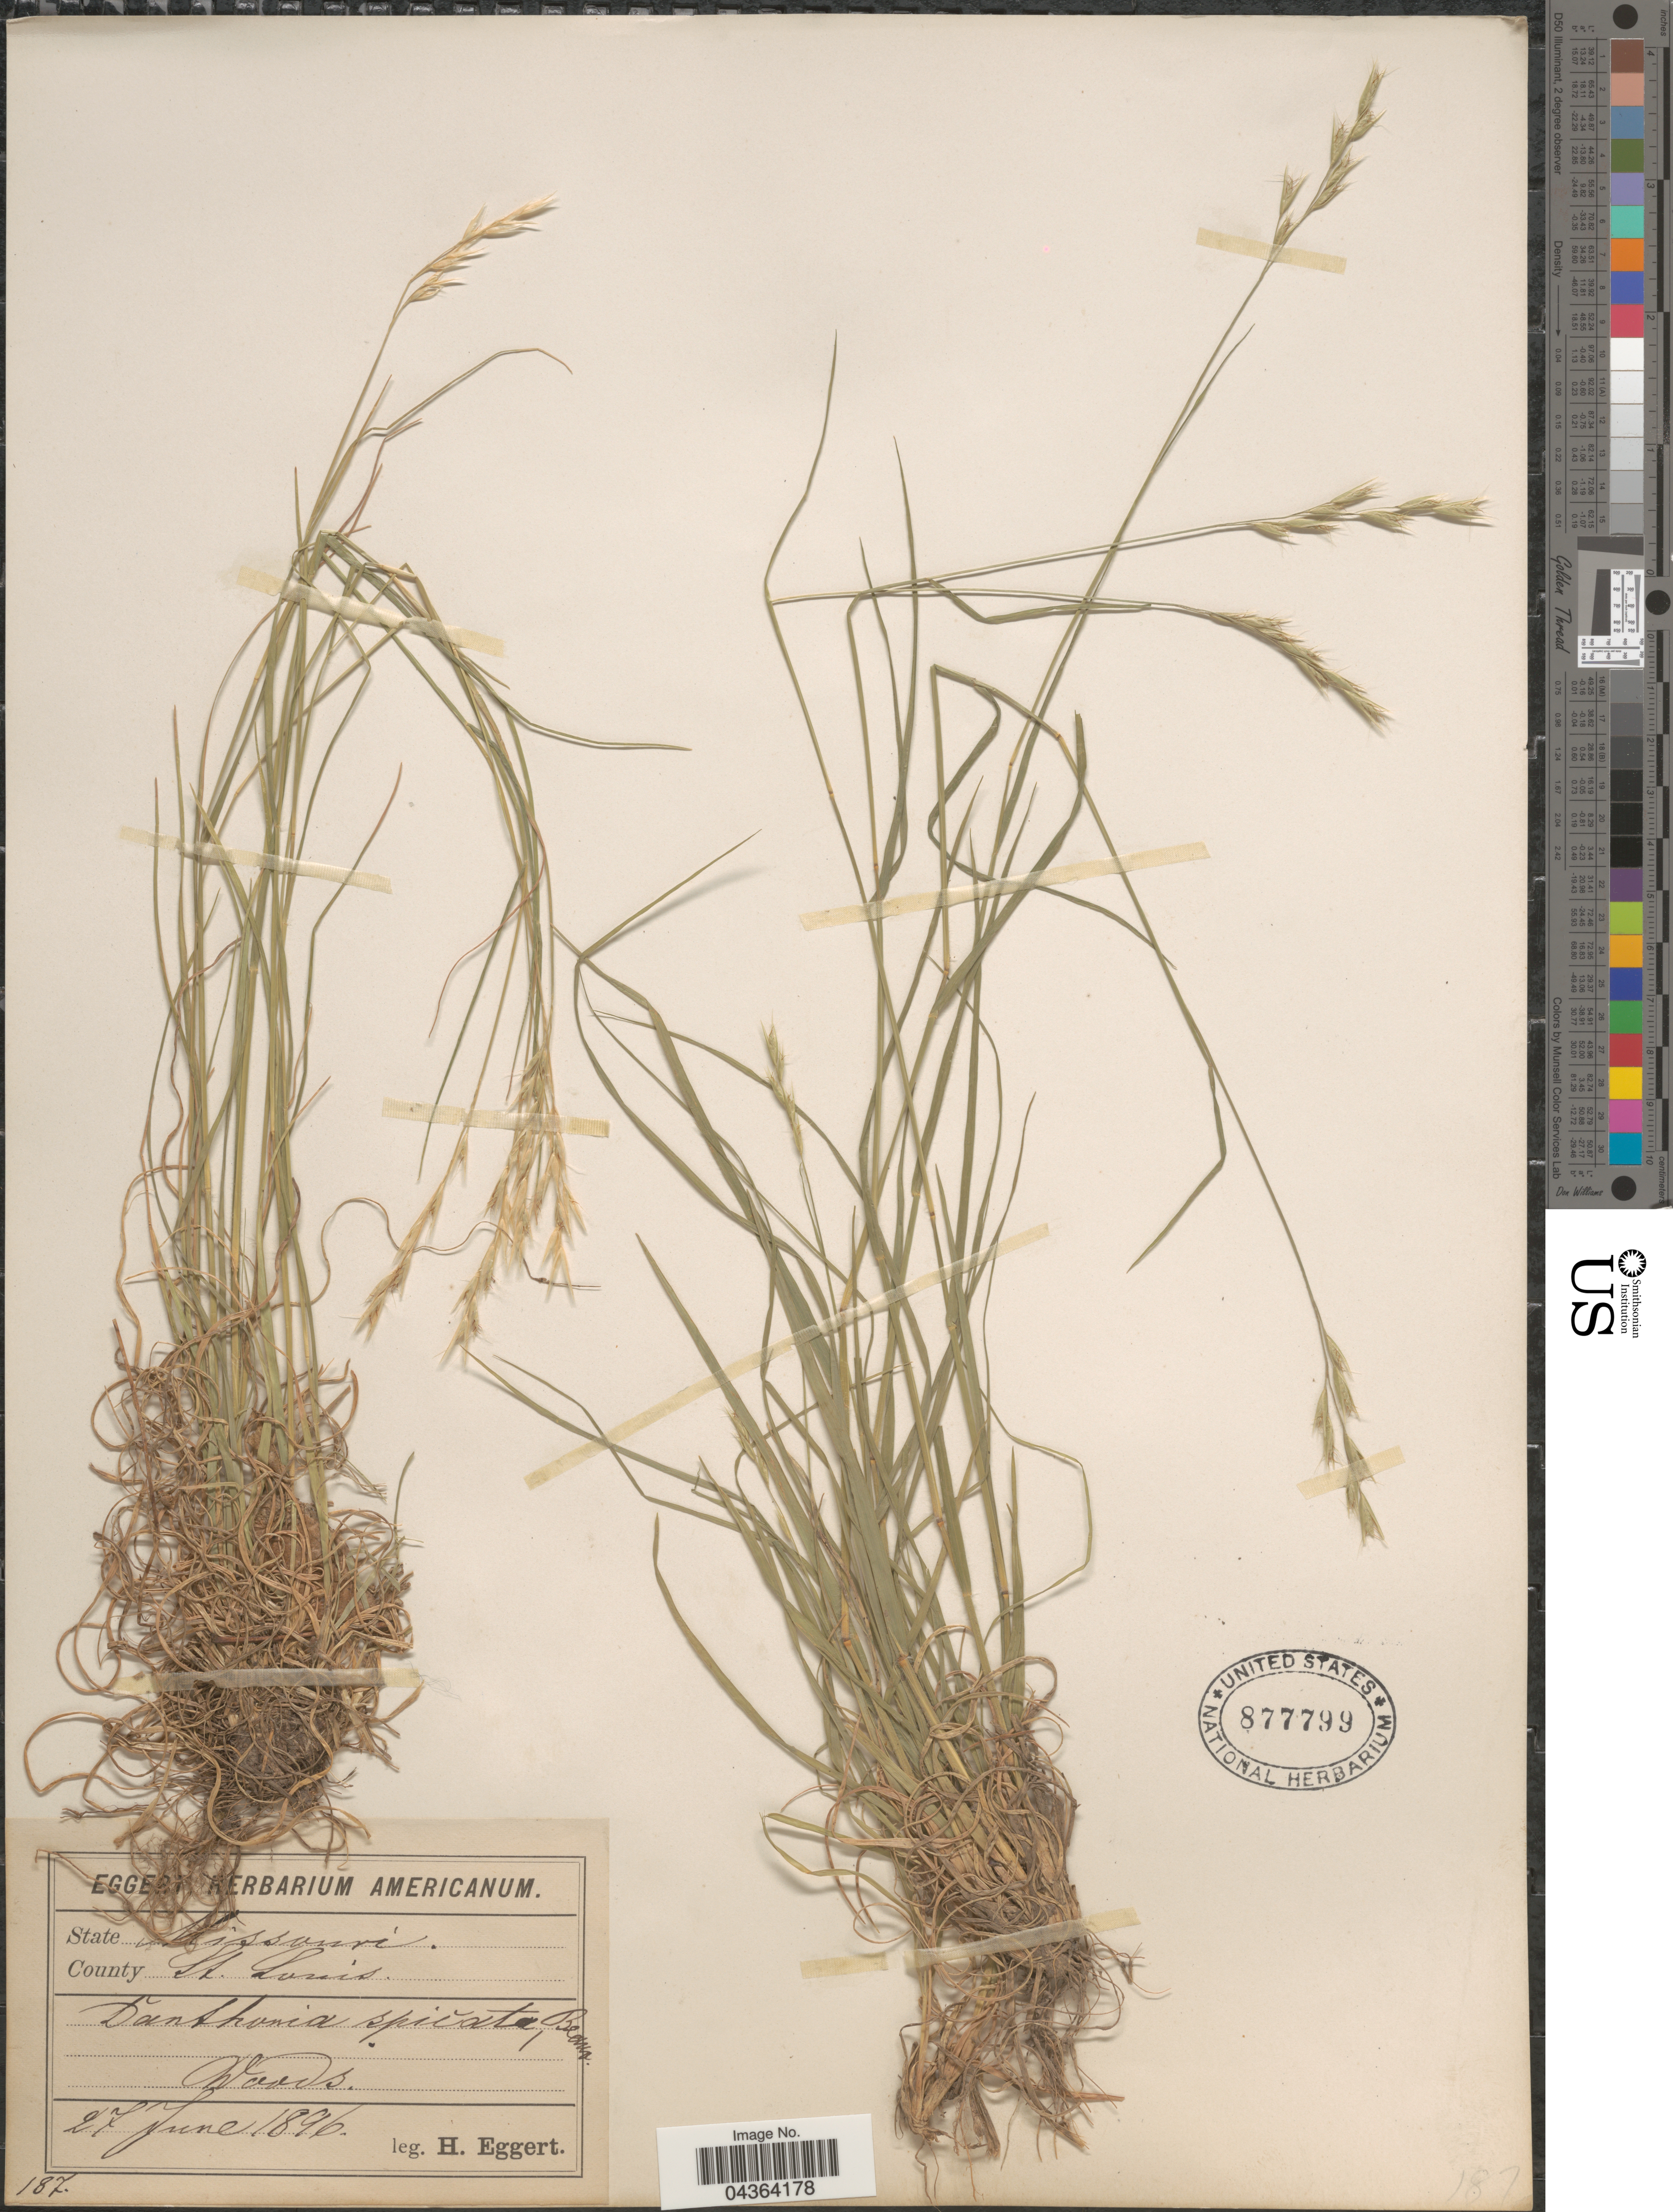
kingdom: Plantae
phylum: Tracheophyta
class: Liliopsida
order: Poales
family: Poaceae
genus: Danthonia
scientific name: Danthonia spicata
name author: (L.) P. Beauv. ex Roem. & Schult.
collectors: H. Eggert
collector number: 187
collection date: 1896-06-27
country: United States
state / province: Missouri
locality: County St. Louis.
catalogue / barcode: US 877799